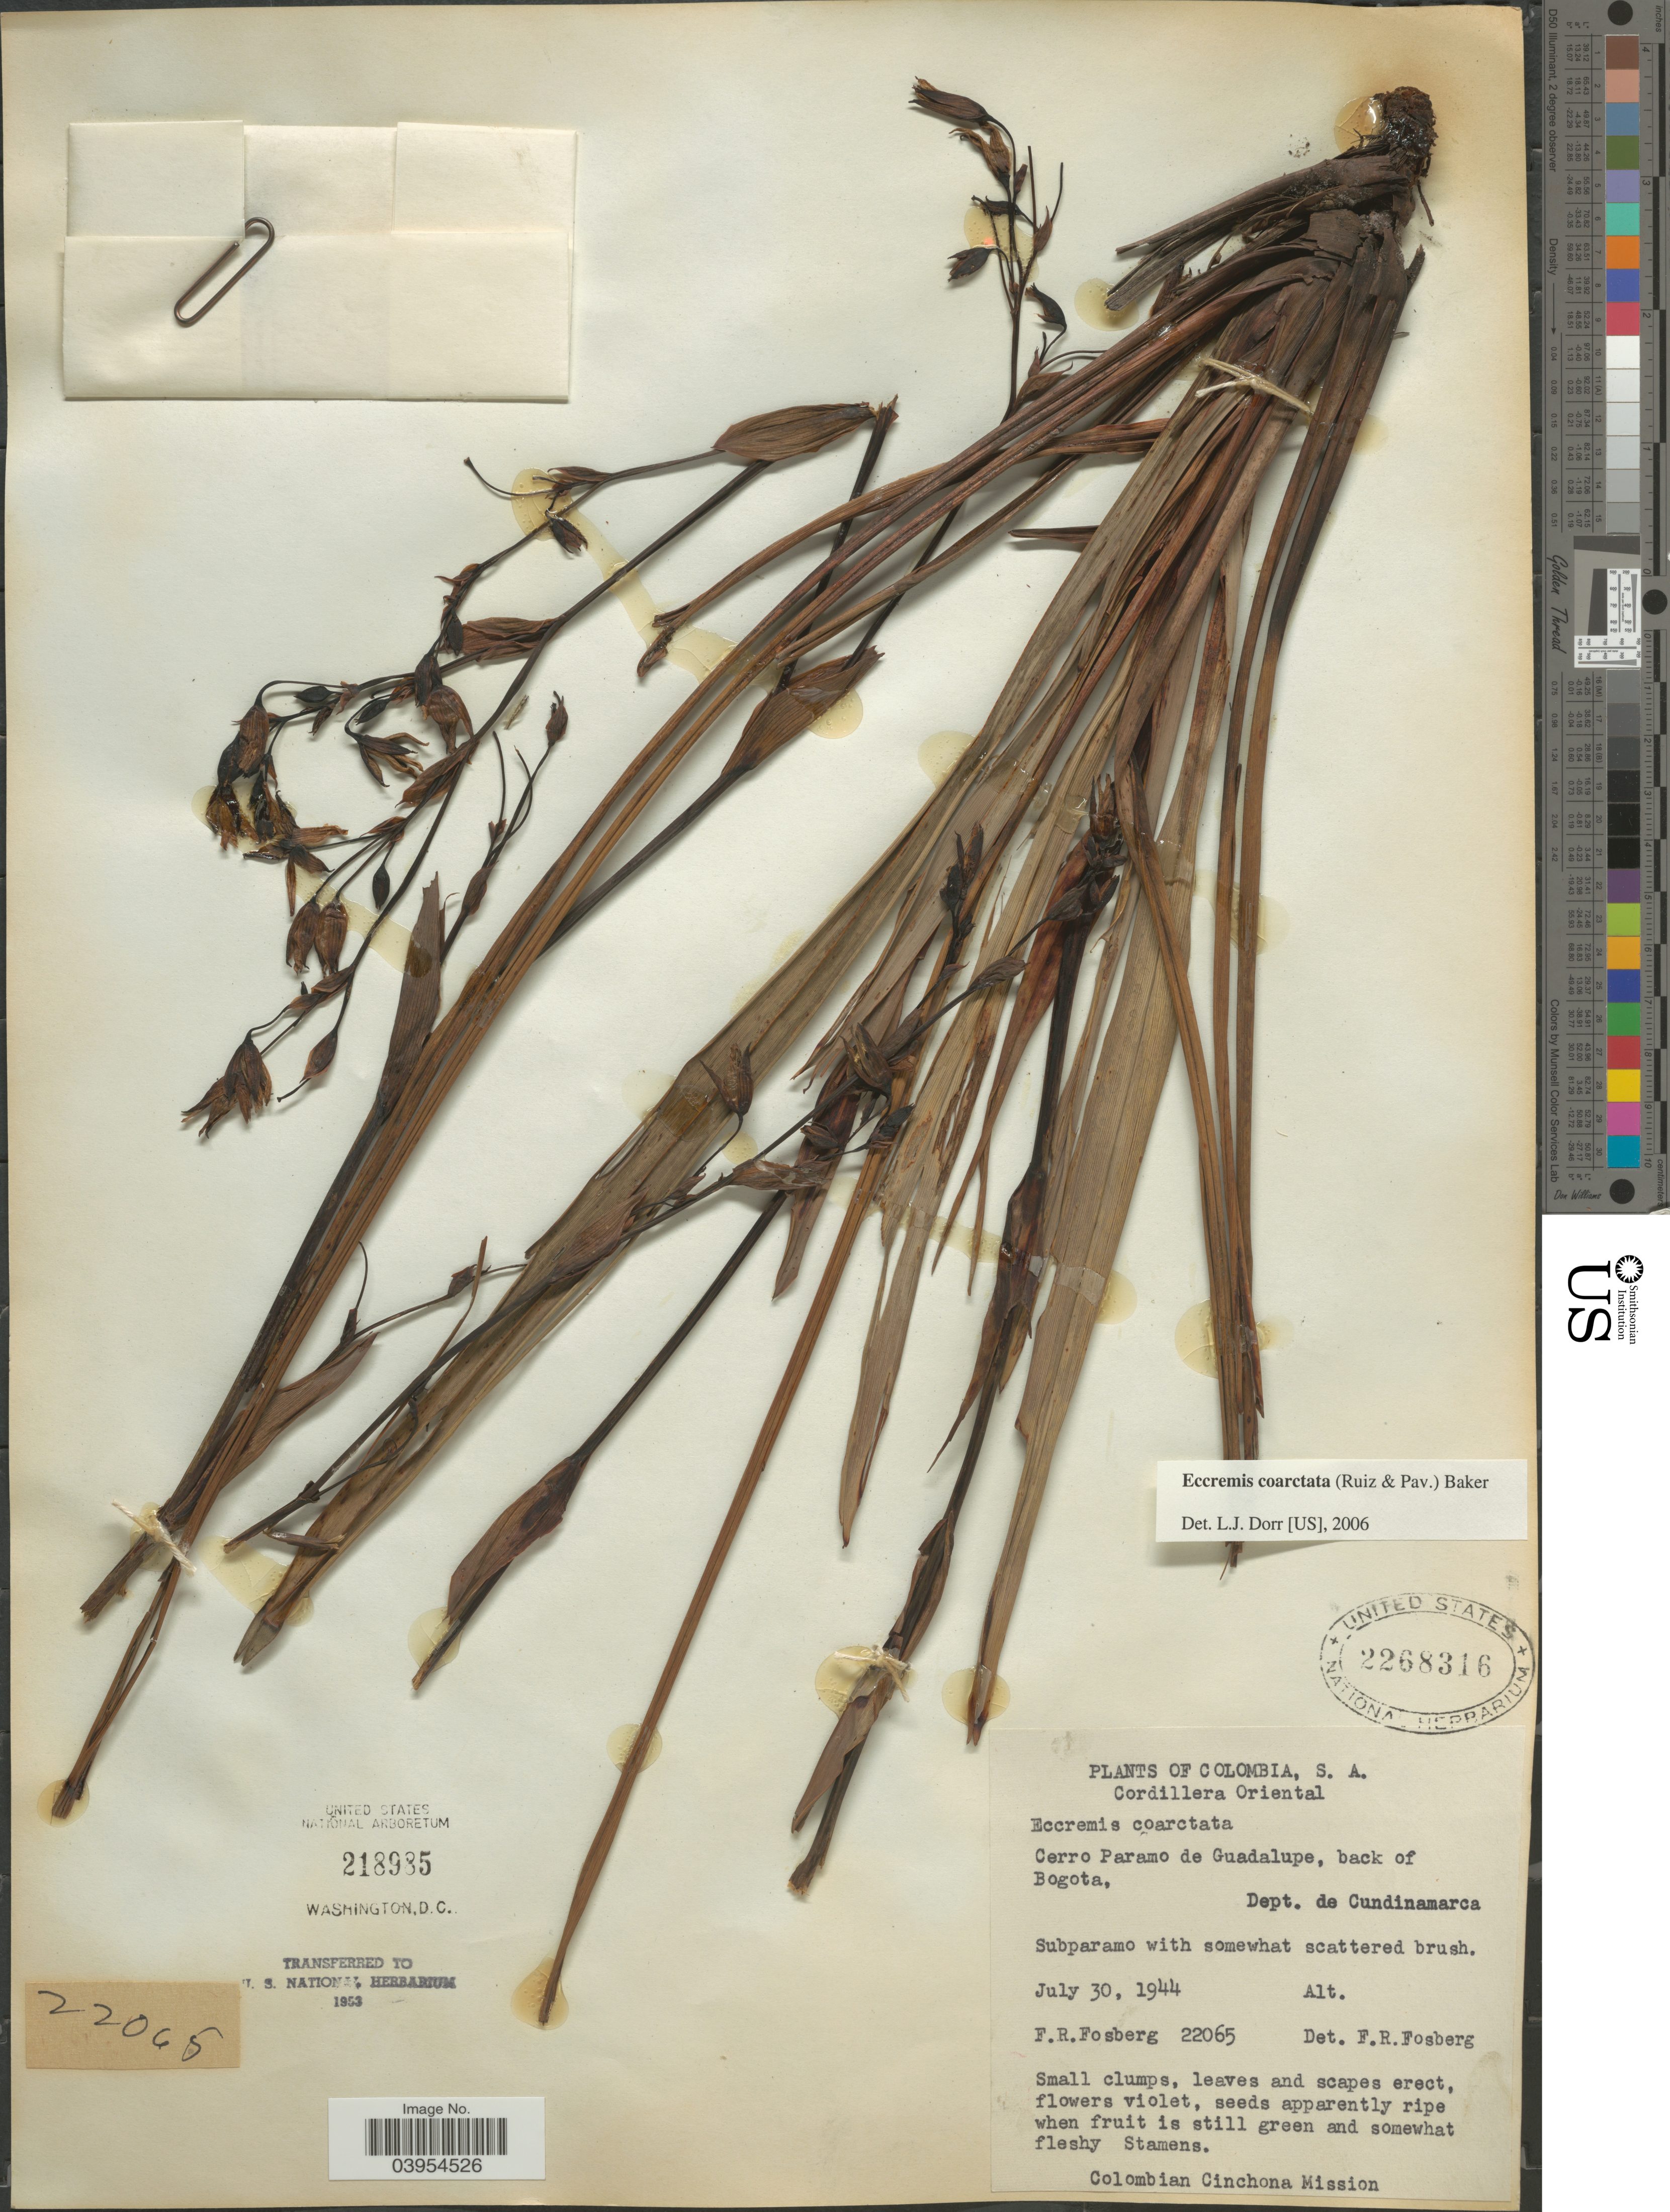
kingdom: Plantae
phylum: Tracheophyta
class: Liliopsida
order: Asparagales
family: Asphodelaceae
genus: Eccremis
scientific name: Eccremis coarctata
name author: Baker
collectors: F. R. Fosberg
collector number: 22065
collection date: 1944-07-30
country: Colombia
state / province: Cundinamarca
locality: Cordillera Oriental. Cerro Paramo de Guadalupe, back of Bogota. Dept. de Cundinamarca.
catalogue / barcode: US 2268316